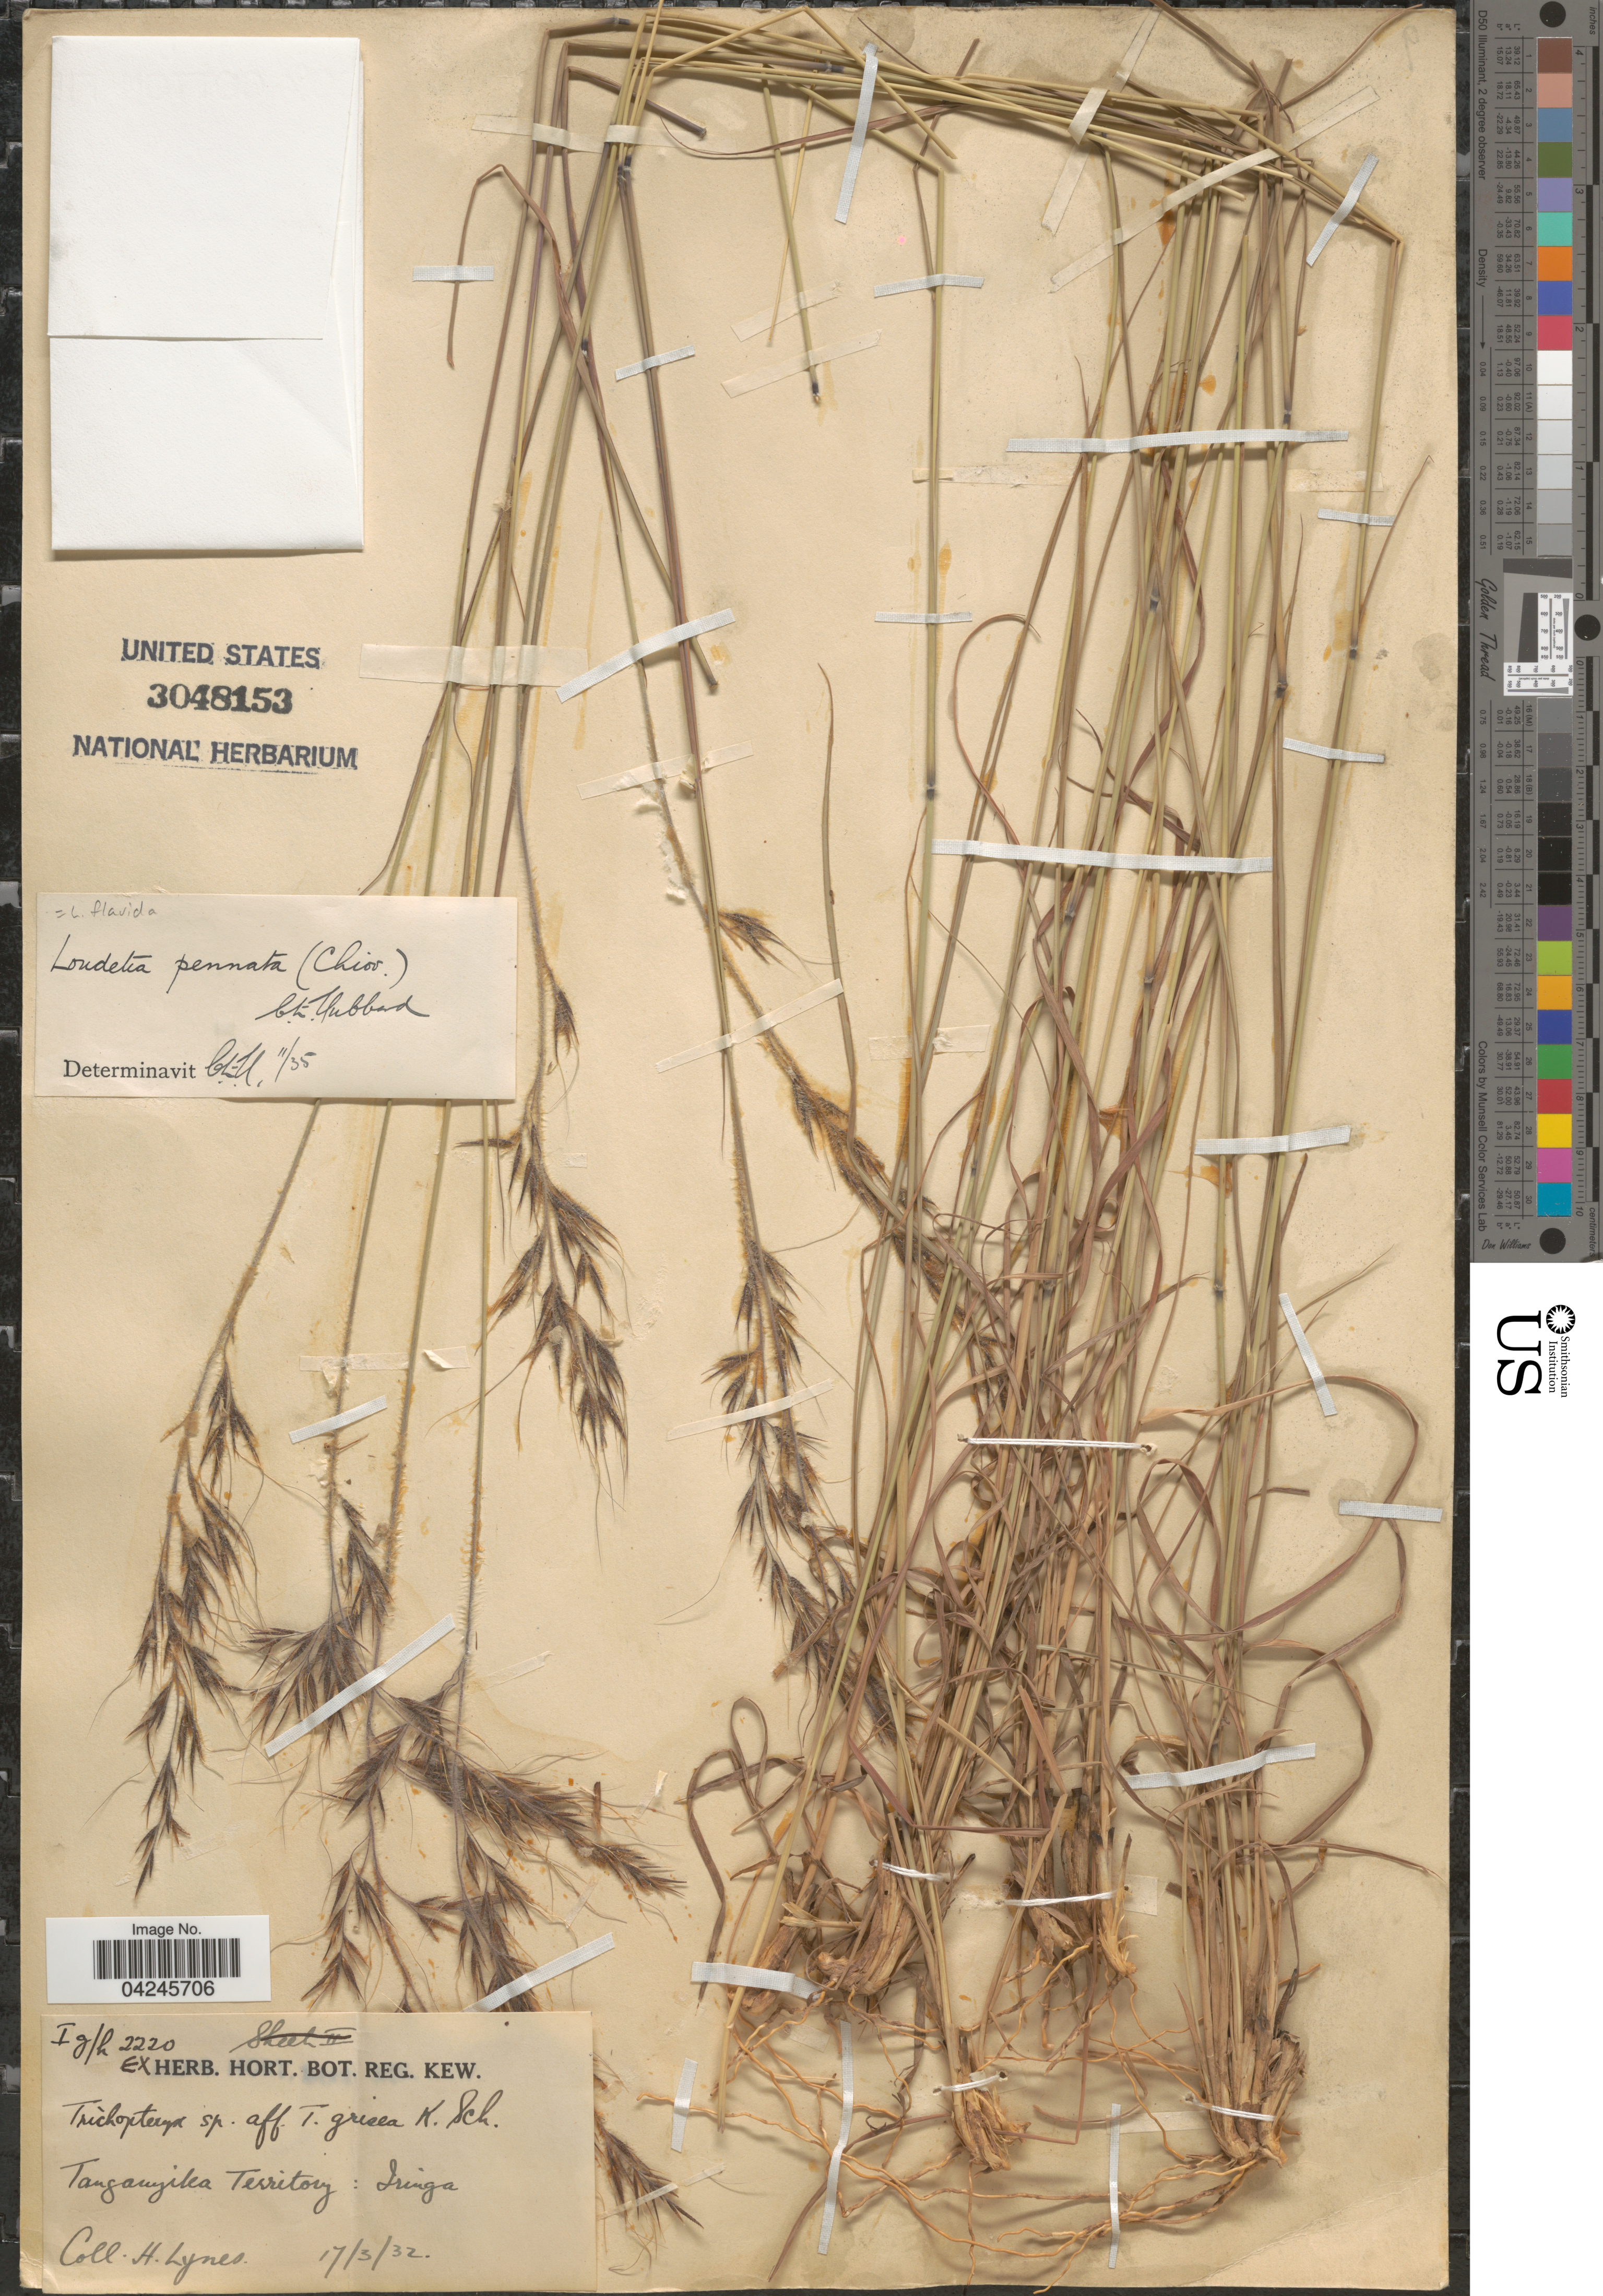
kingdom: Plantae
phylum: Tracheophyta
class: Liliopsida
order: Poales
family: Poaceae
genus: Loudetia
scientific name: Loudetia flavida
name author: (Stapf) C.E. Hubb.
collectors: H. Lynes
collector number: Ig/h2220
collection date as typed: Transcribed d/m/y: 17/3/32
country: Tanzania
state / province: Iringa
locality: Tanganyika Territory.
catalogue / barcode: US 3048153